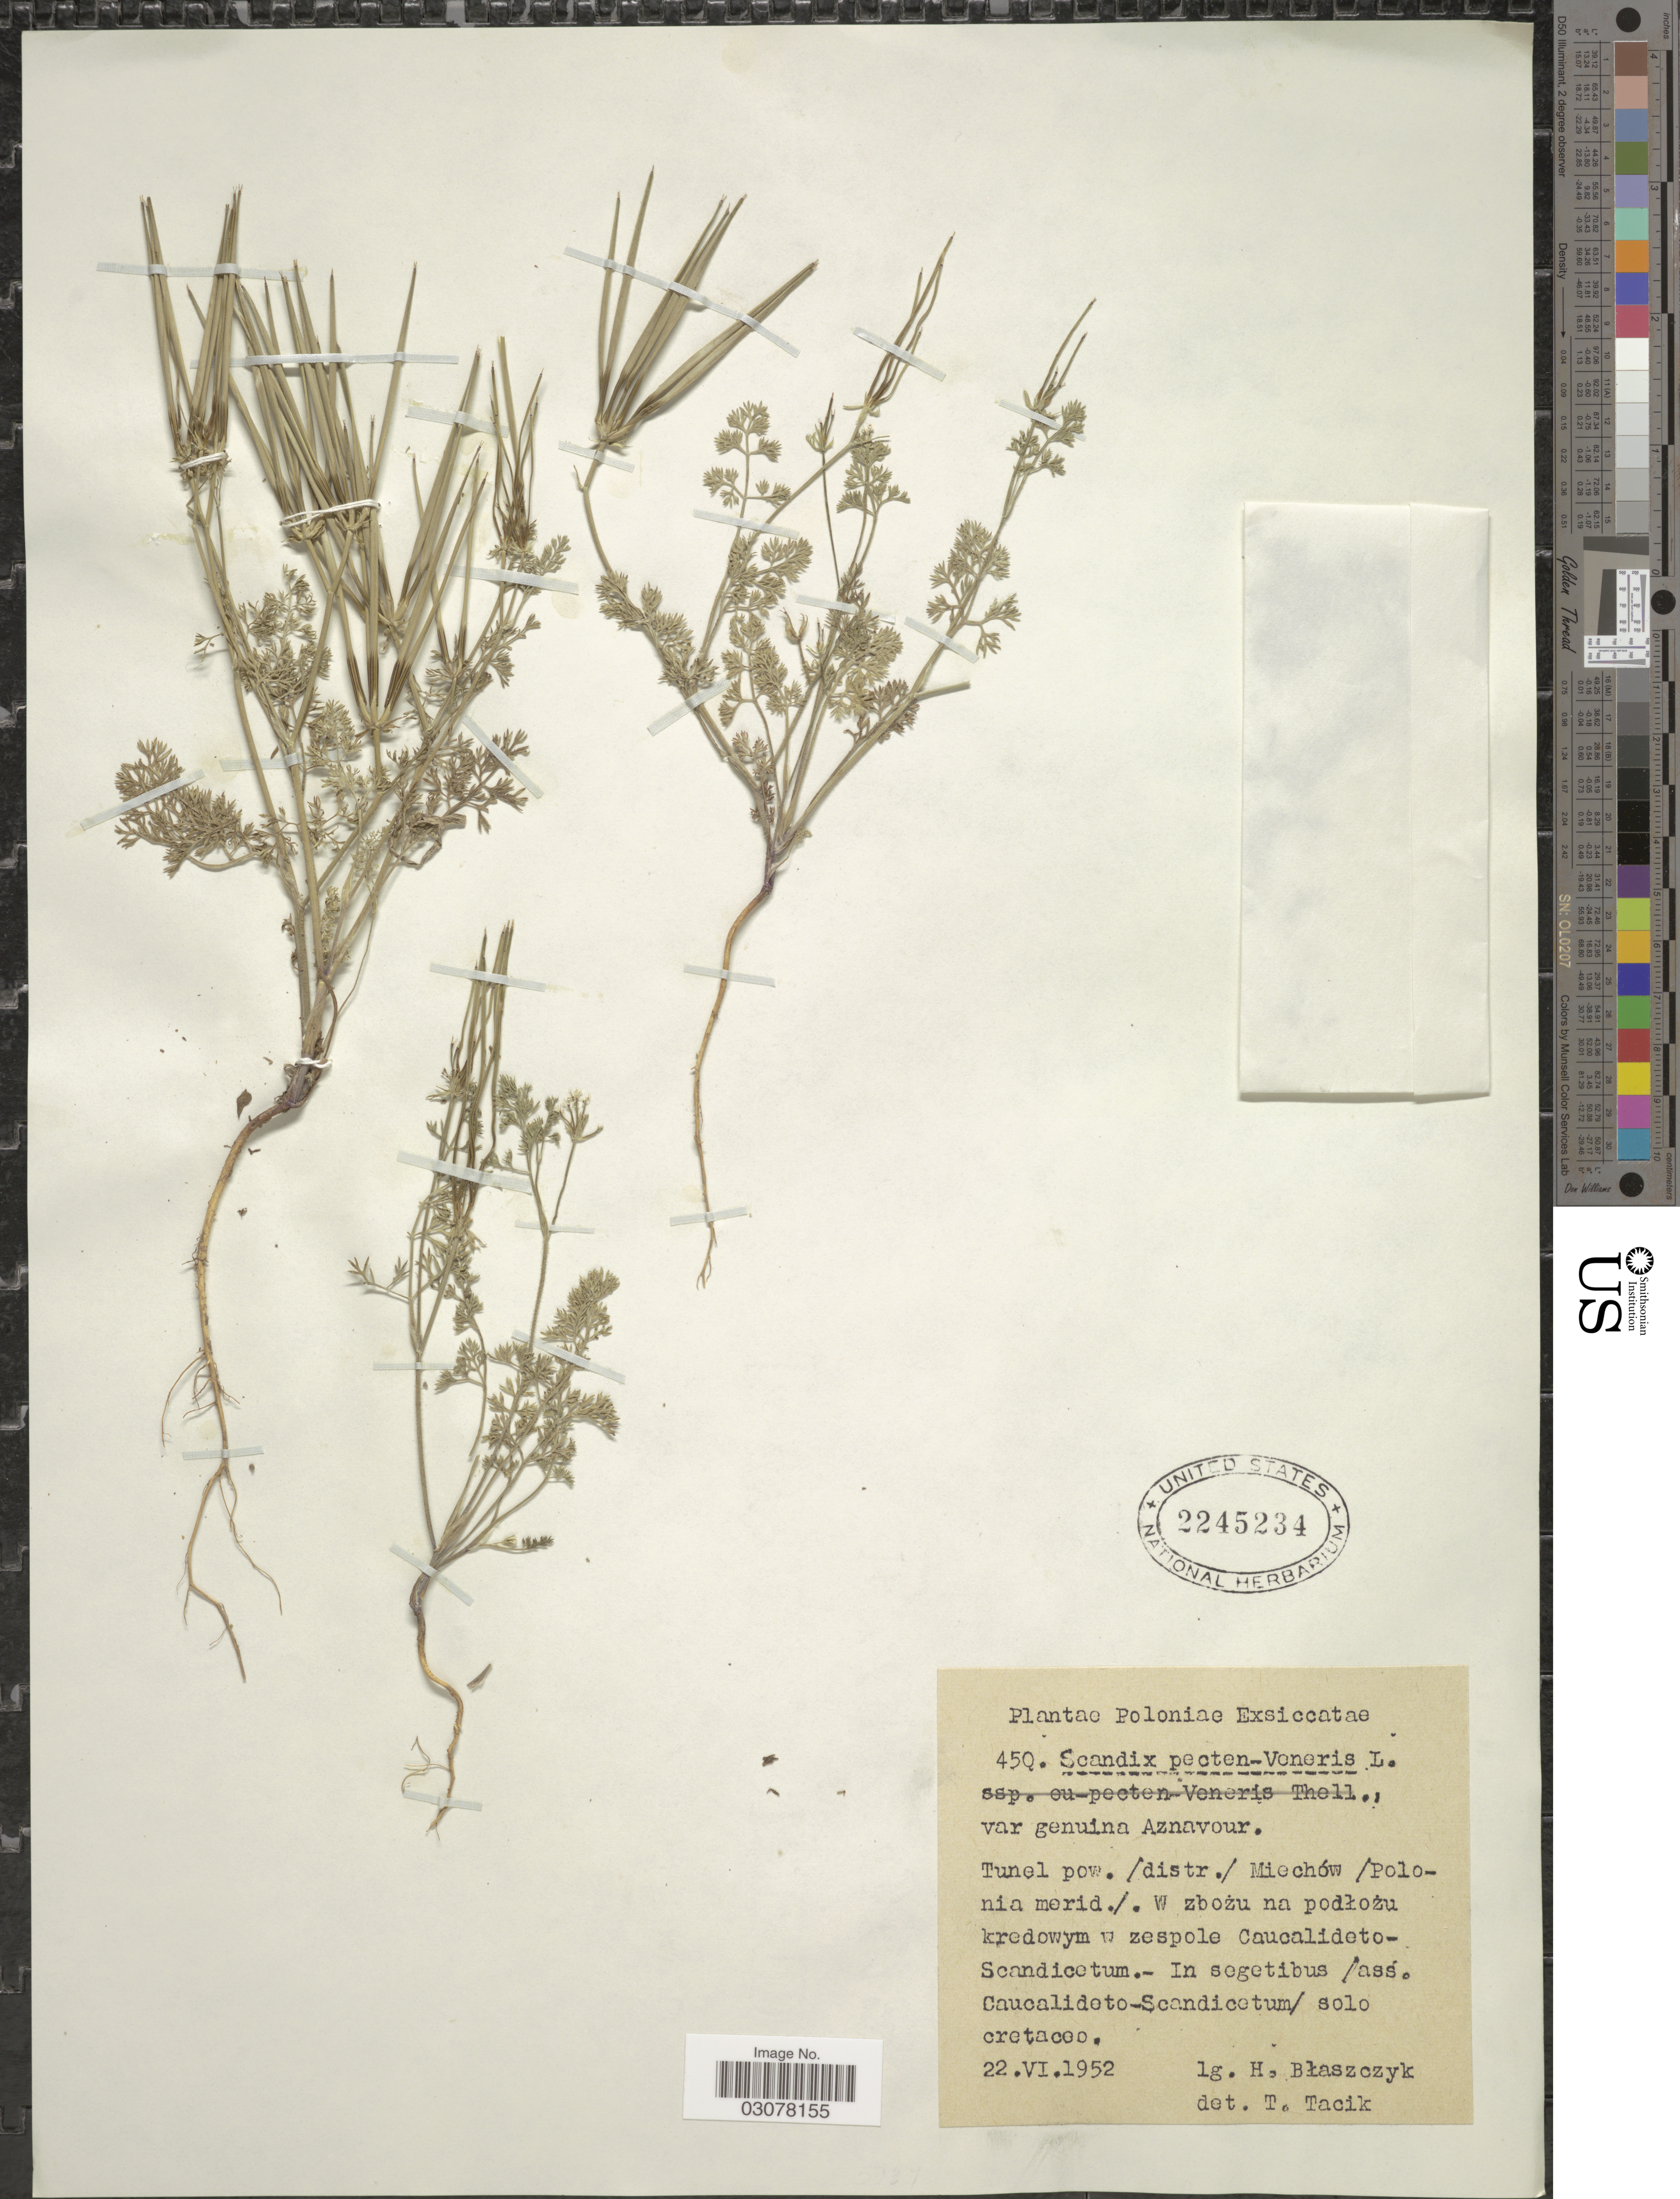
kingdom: Plantae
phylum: Tracheophyta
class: Magnoliopsida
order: Apiales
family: Apiaceae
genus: Scandix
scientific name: Scandix pecten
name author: Scop.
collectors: H. Blaszczyk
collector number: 450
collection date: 1952-06-22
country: Poland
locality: Tunel pow./ distr./ Miechów/ Polonoia merid.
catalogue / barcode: US 2245234